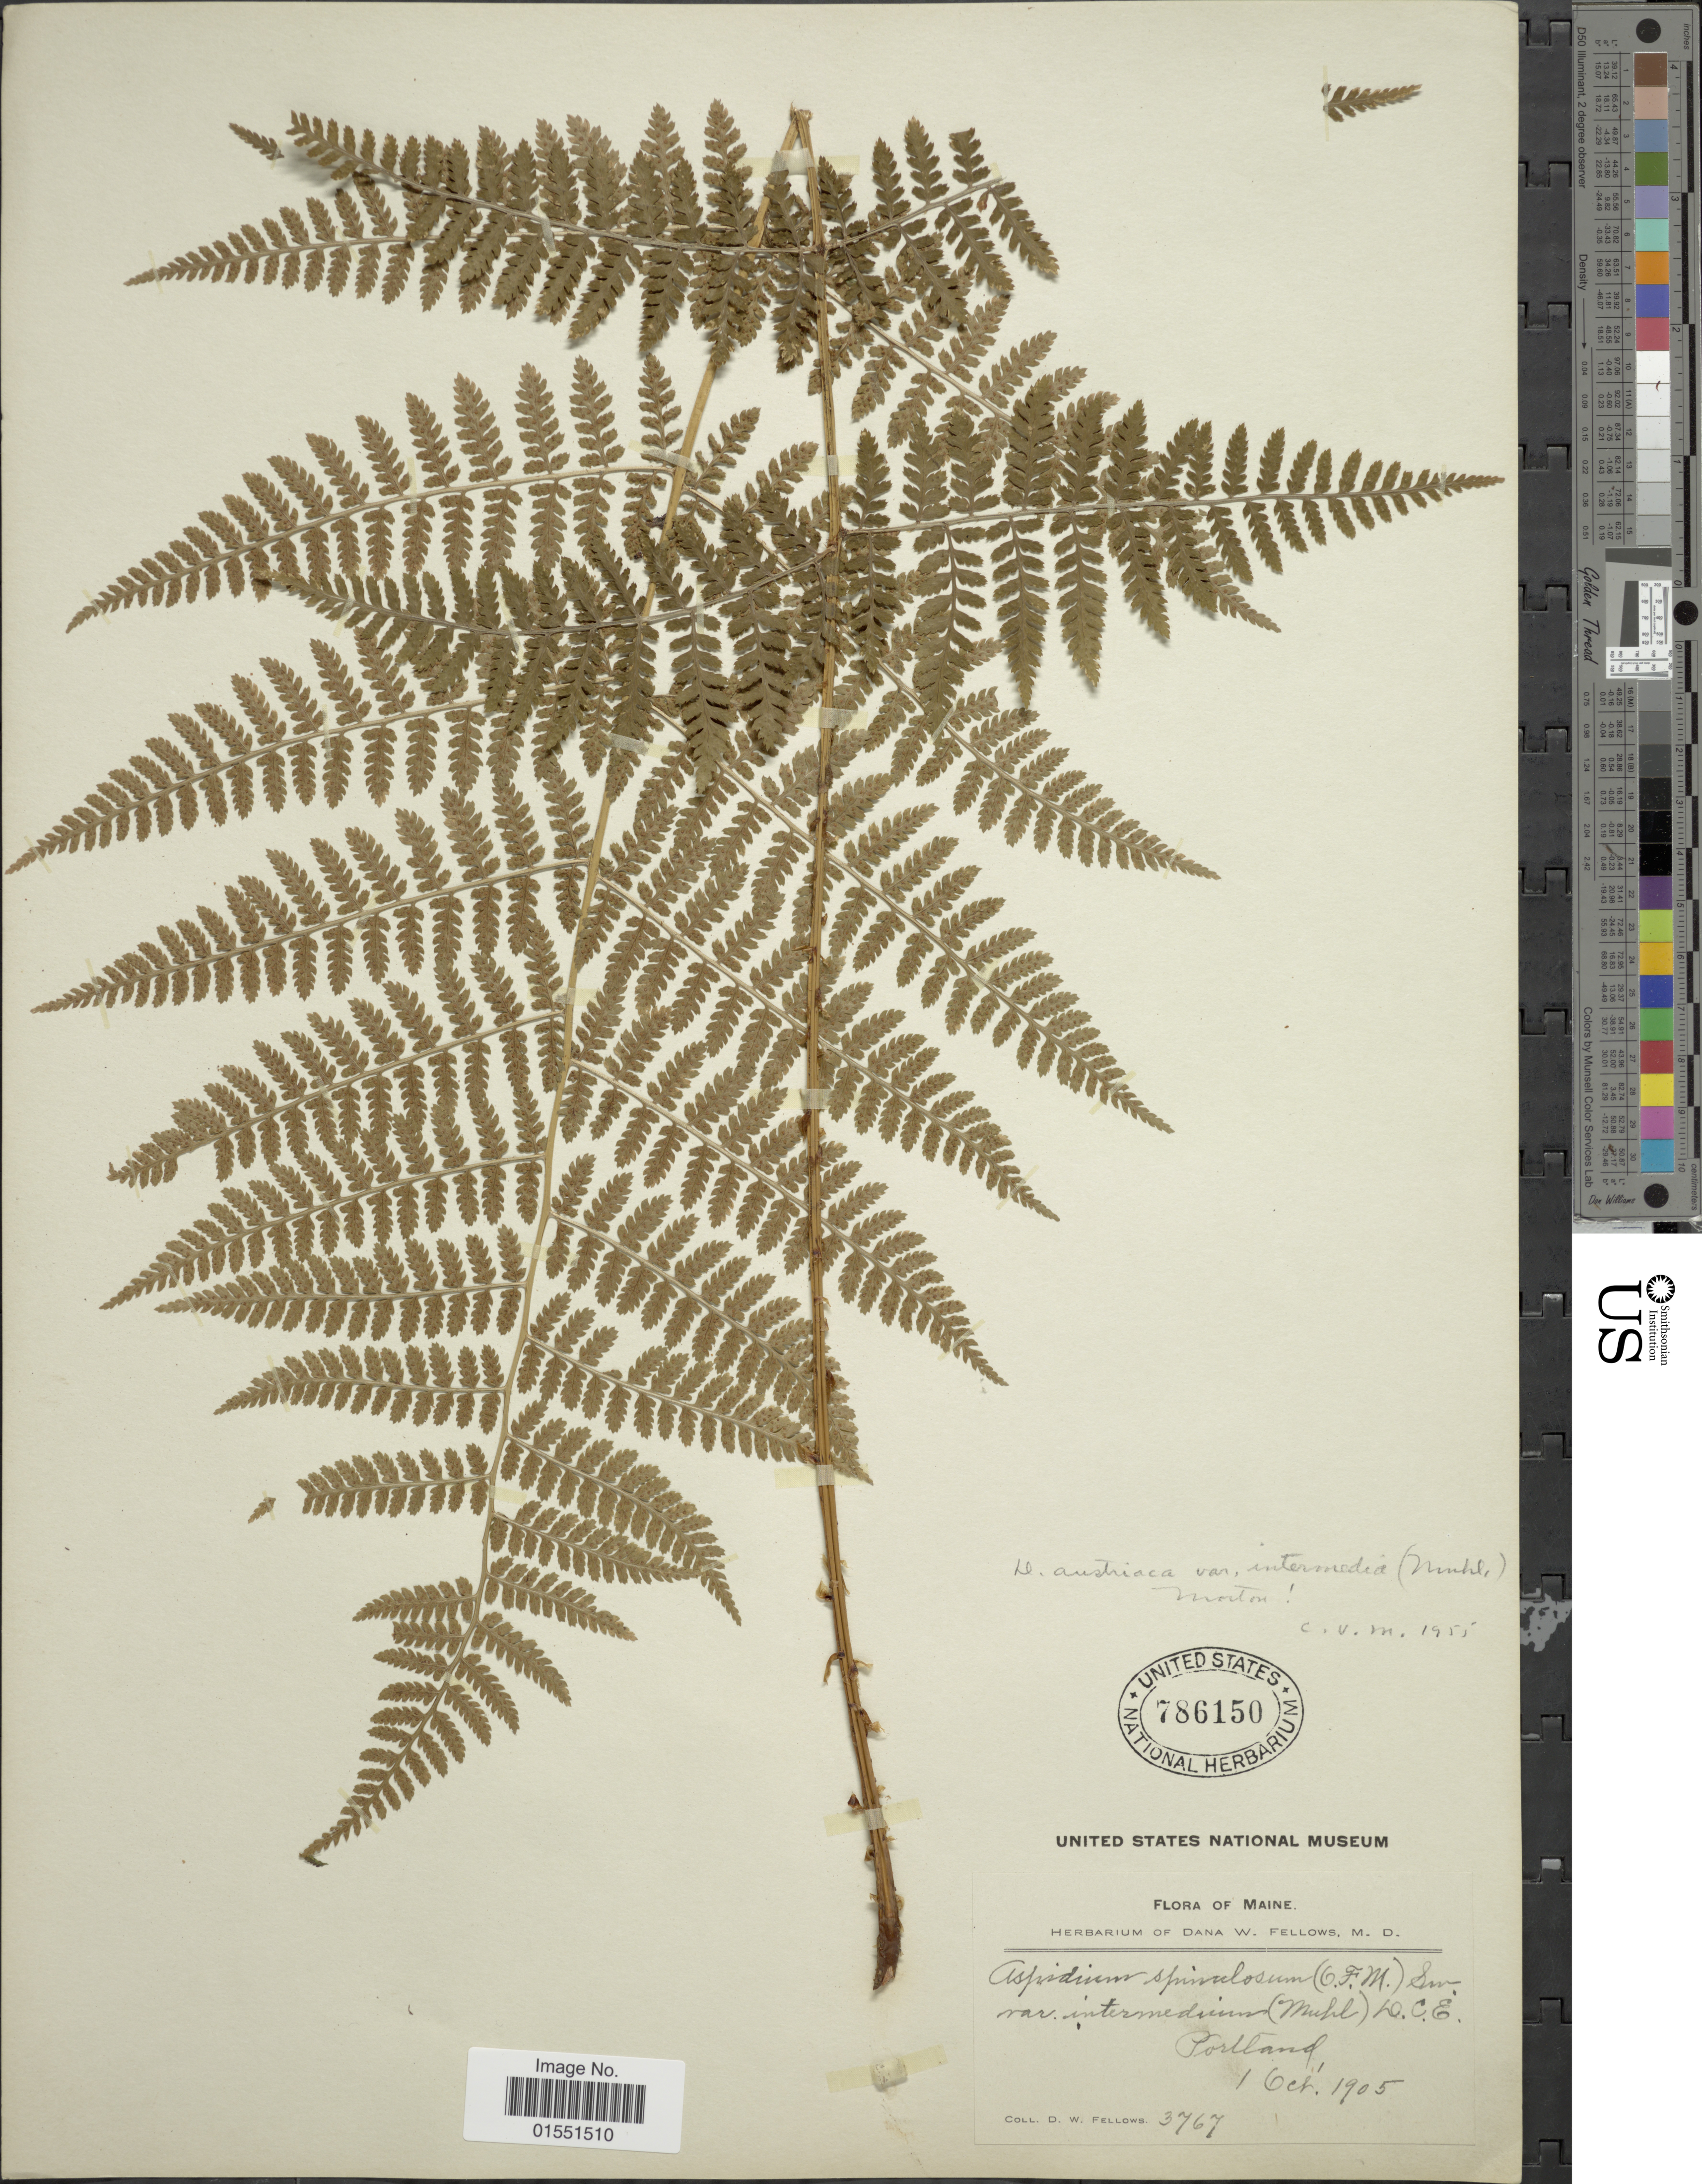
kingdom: Plantae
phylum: Tracheophyta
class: Polypodiopsida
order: Polypodiales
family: Dryopteridaceae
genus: Dryopteris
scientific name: Dryopteris intermedia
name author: (Muhl.) A. Gray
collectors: D. W. Fellows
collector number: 3767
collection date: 1905-10-01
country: United States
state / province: Maine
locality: Portland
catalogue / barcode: US 786150